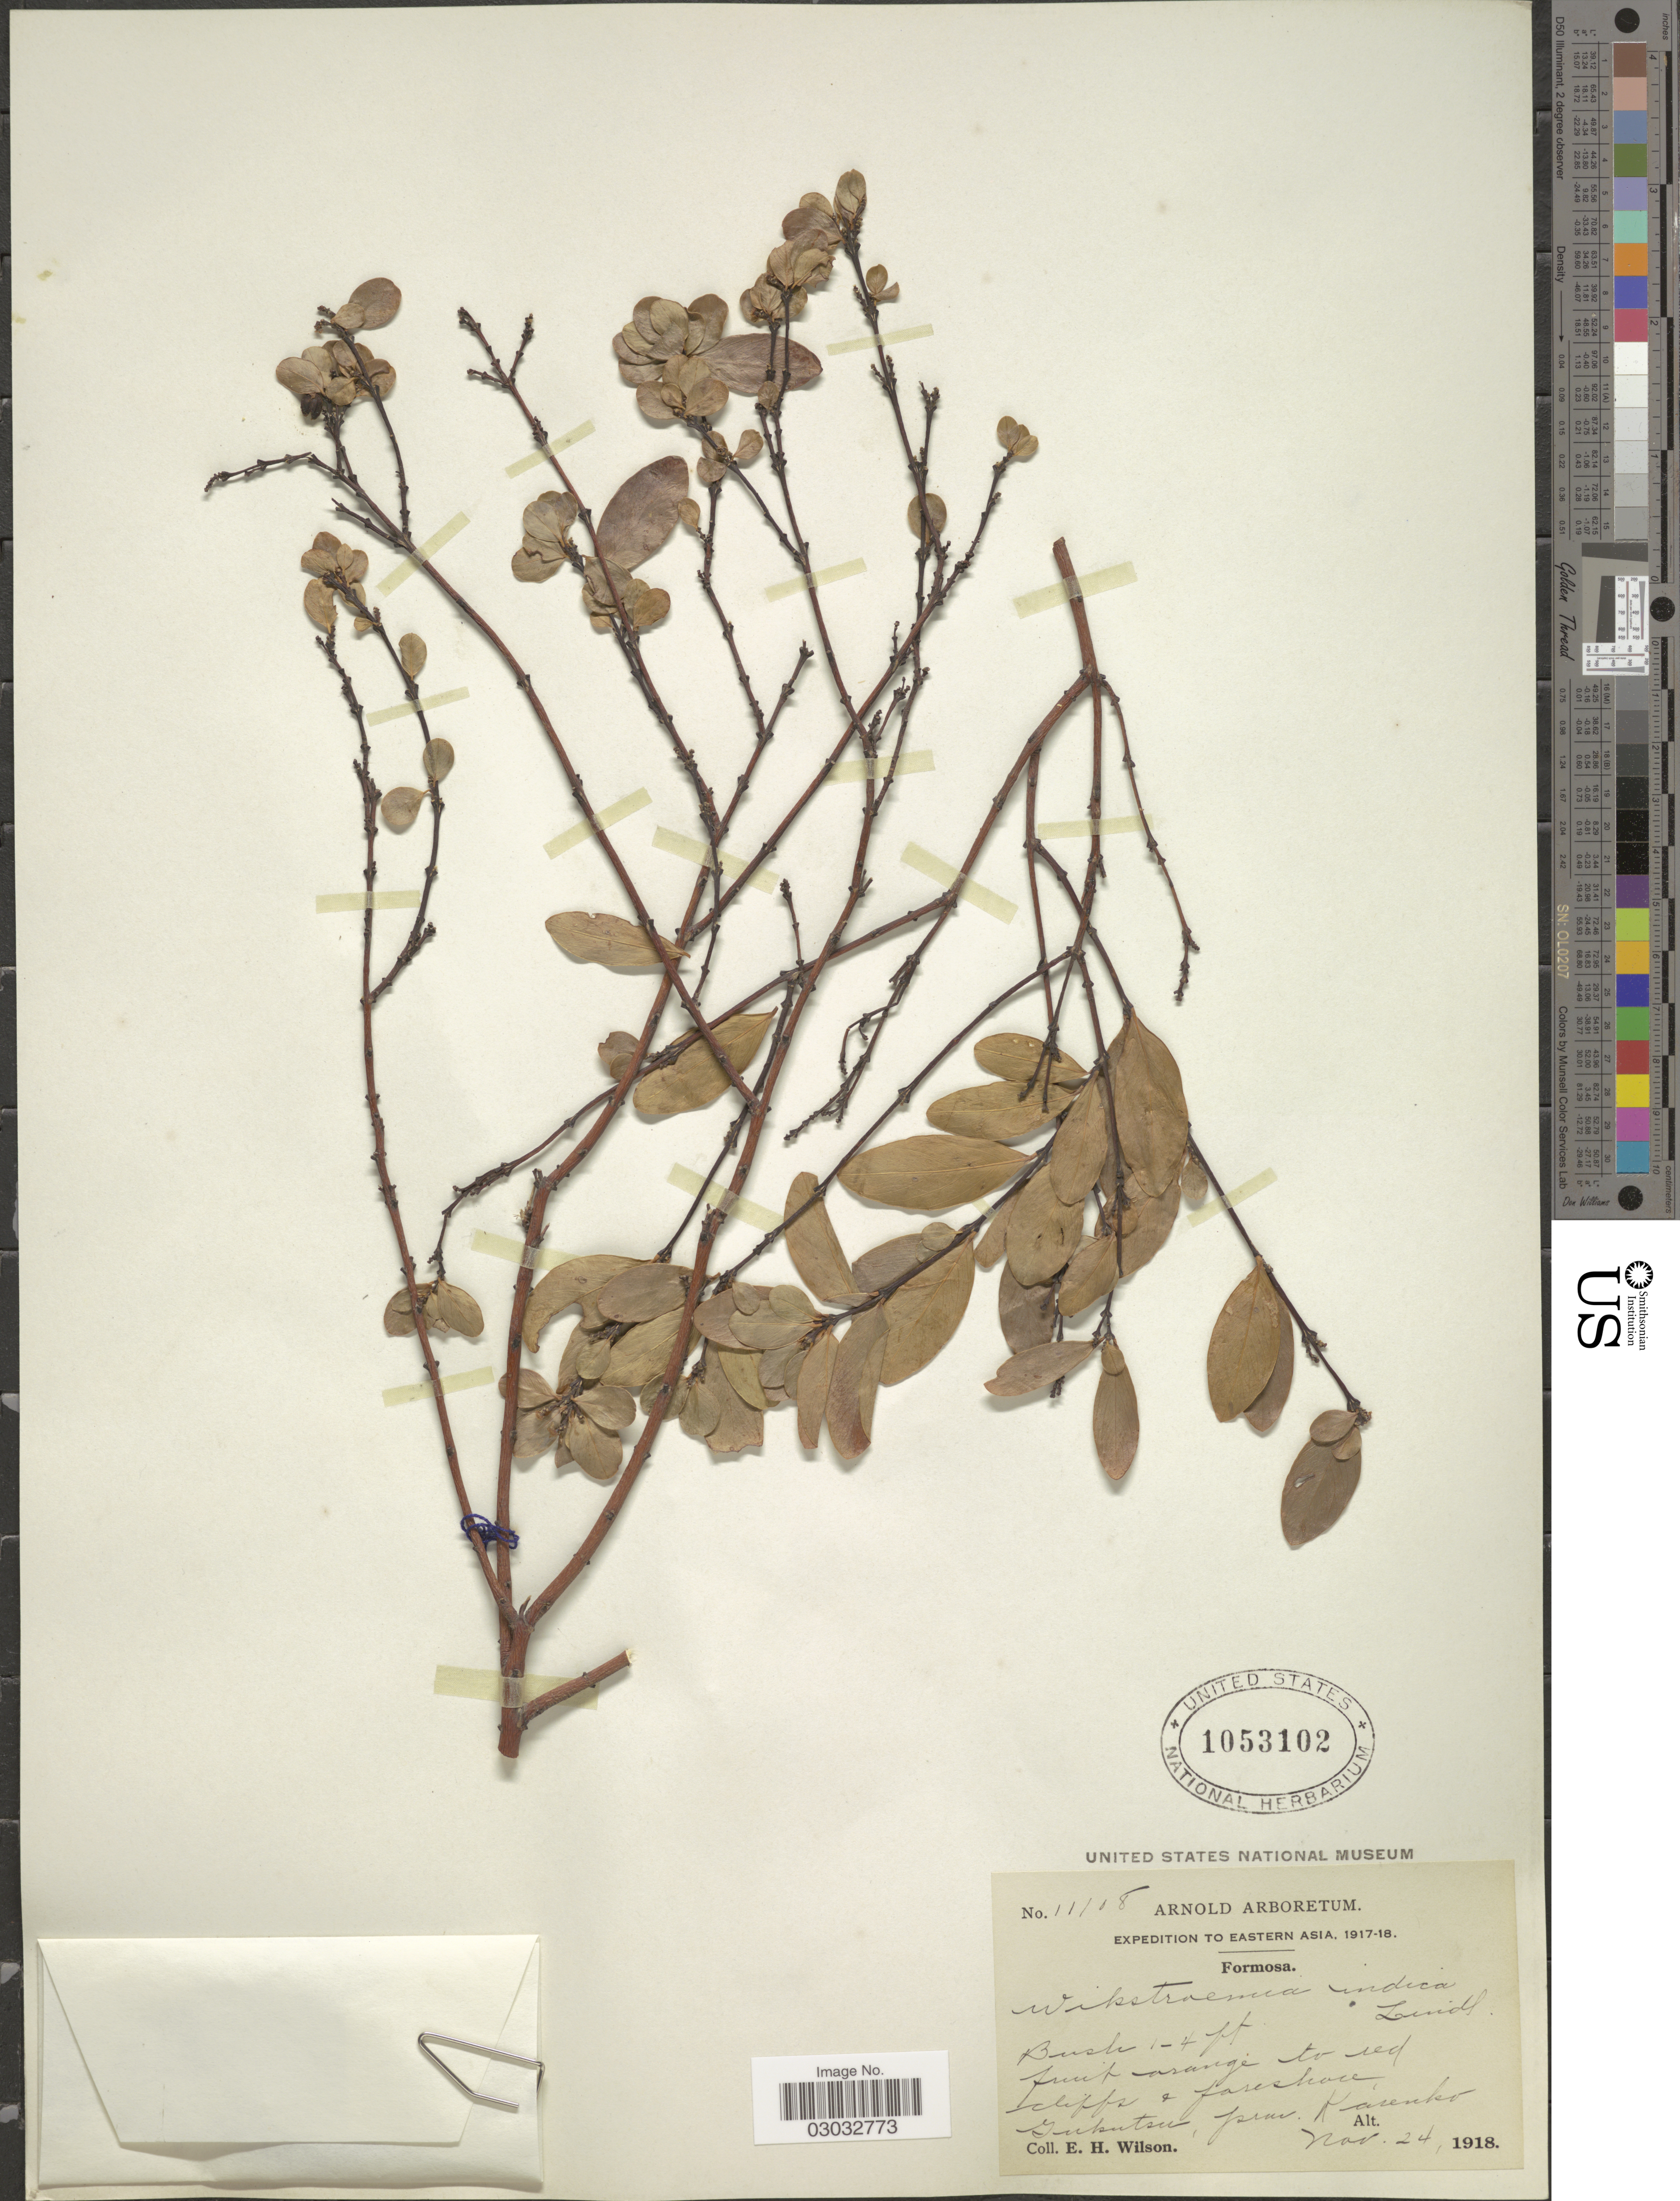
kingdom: Plantae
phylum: Tracheophyta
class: Magnoliopsida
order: Malvales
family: Thymelaeaceae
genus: Wikstroemia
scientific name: Wikstroemia indica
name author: (L.) C.A. Mey.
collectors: E. Wilson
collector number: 11108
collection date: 1918-11-24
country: Taiwan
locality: Eastern Asia, Formosa, Tukutsu, prov. Kasenko.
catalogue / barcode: US 1053102